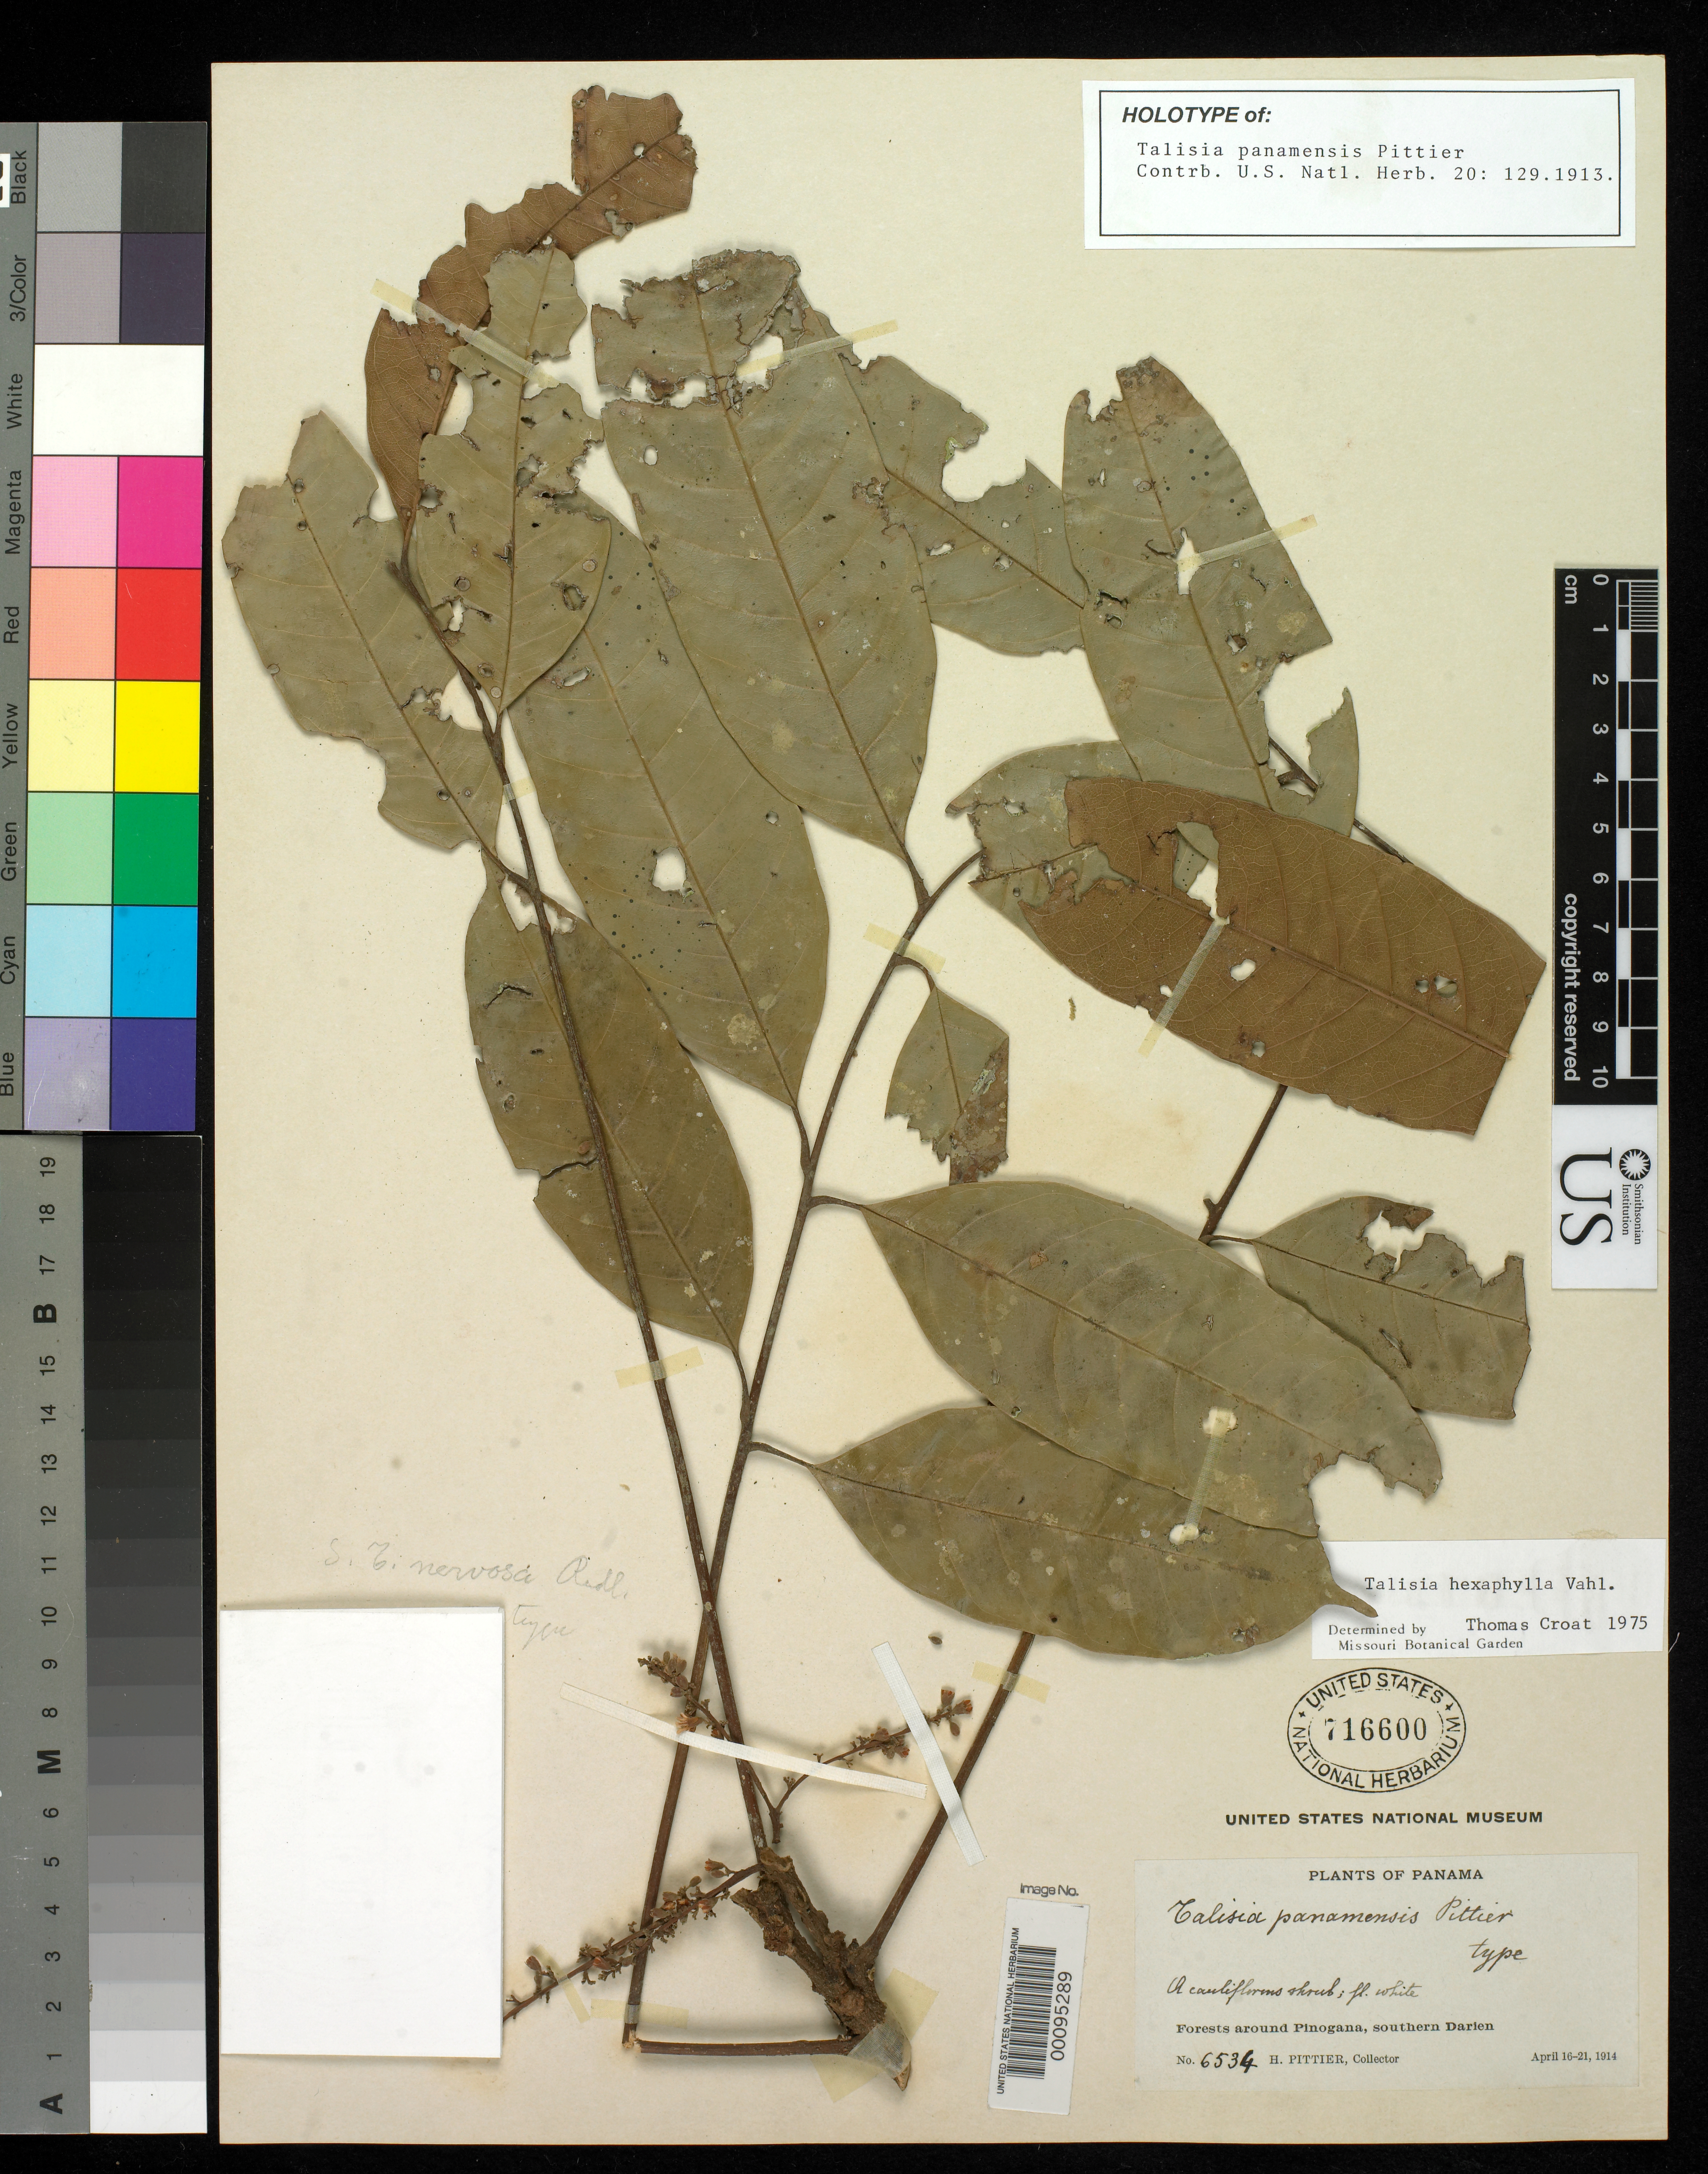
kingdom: Plantae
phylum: Tracheophyta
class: Magnoliopsida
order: Sapindales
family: Sapindaceae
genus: Talisia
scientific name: Talisia panamensis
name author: Pittier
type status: Holotype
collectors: H. F. Pittier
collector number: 6534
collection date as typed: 16 Apr 1914 to 21 Apr 1914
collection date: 1914-04-16/1914-04-21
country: Panama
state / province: Darién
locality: Near Pinogana.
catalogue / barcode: US 716600